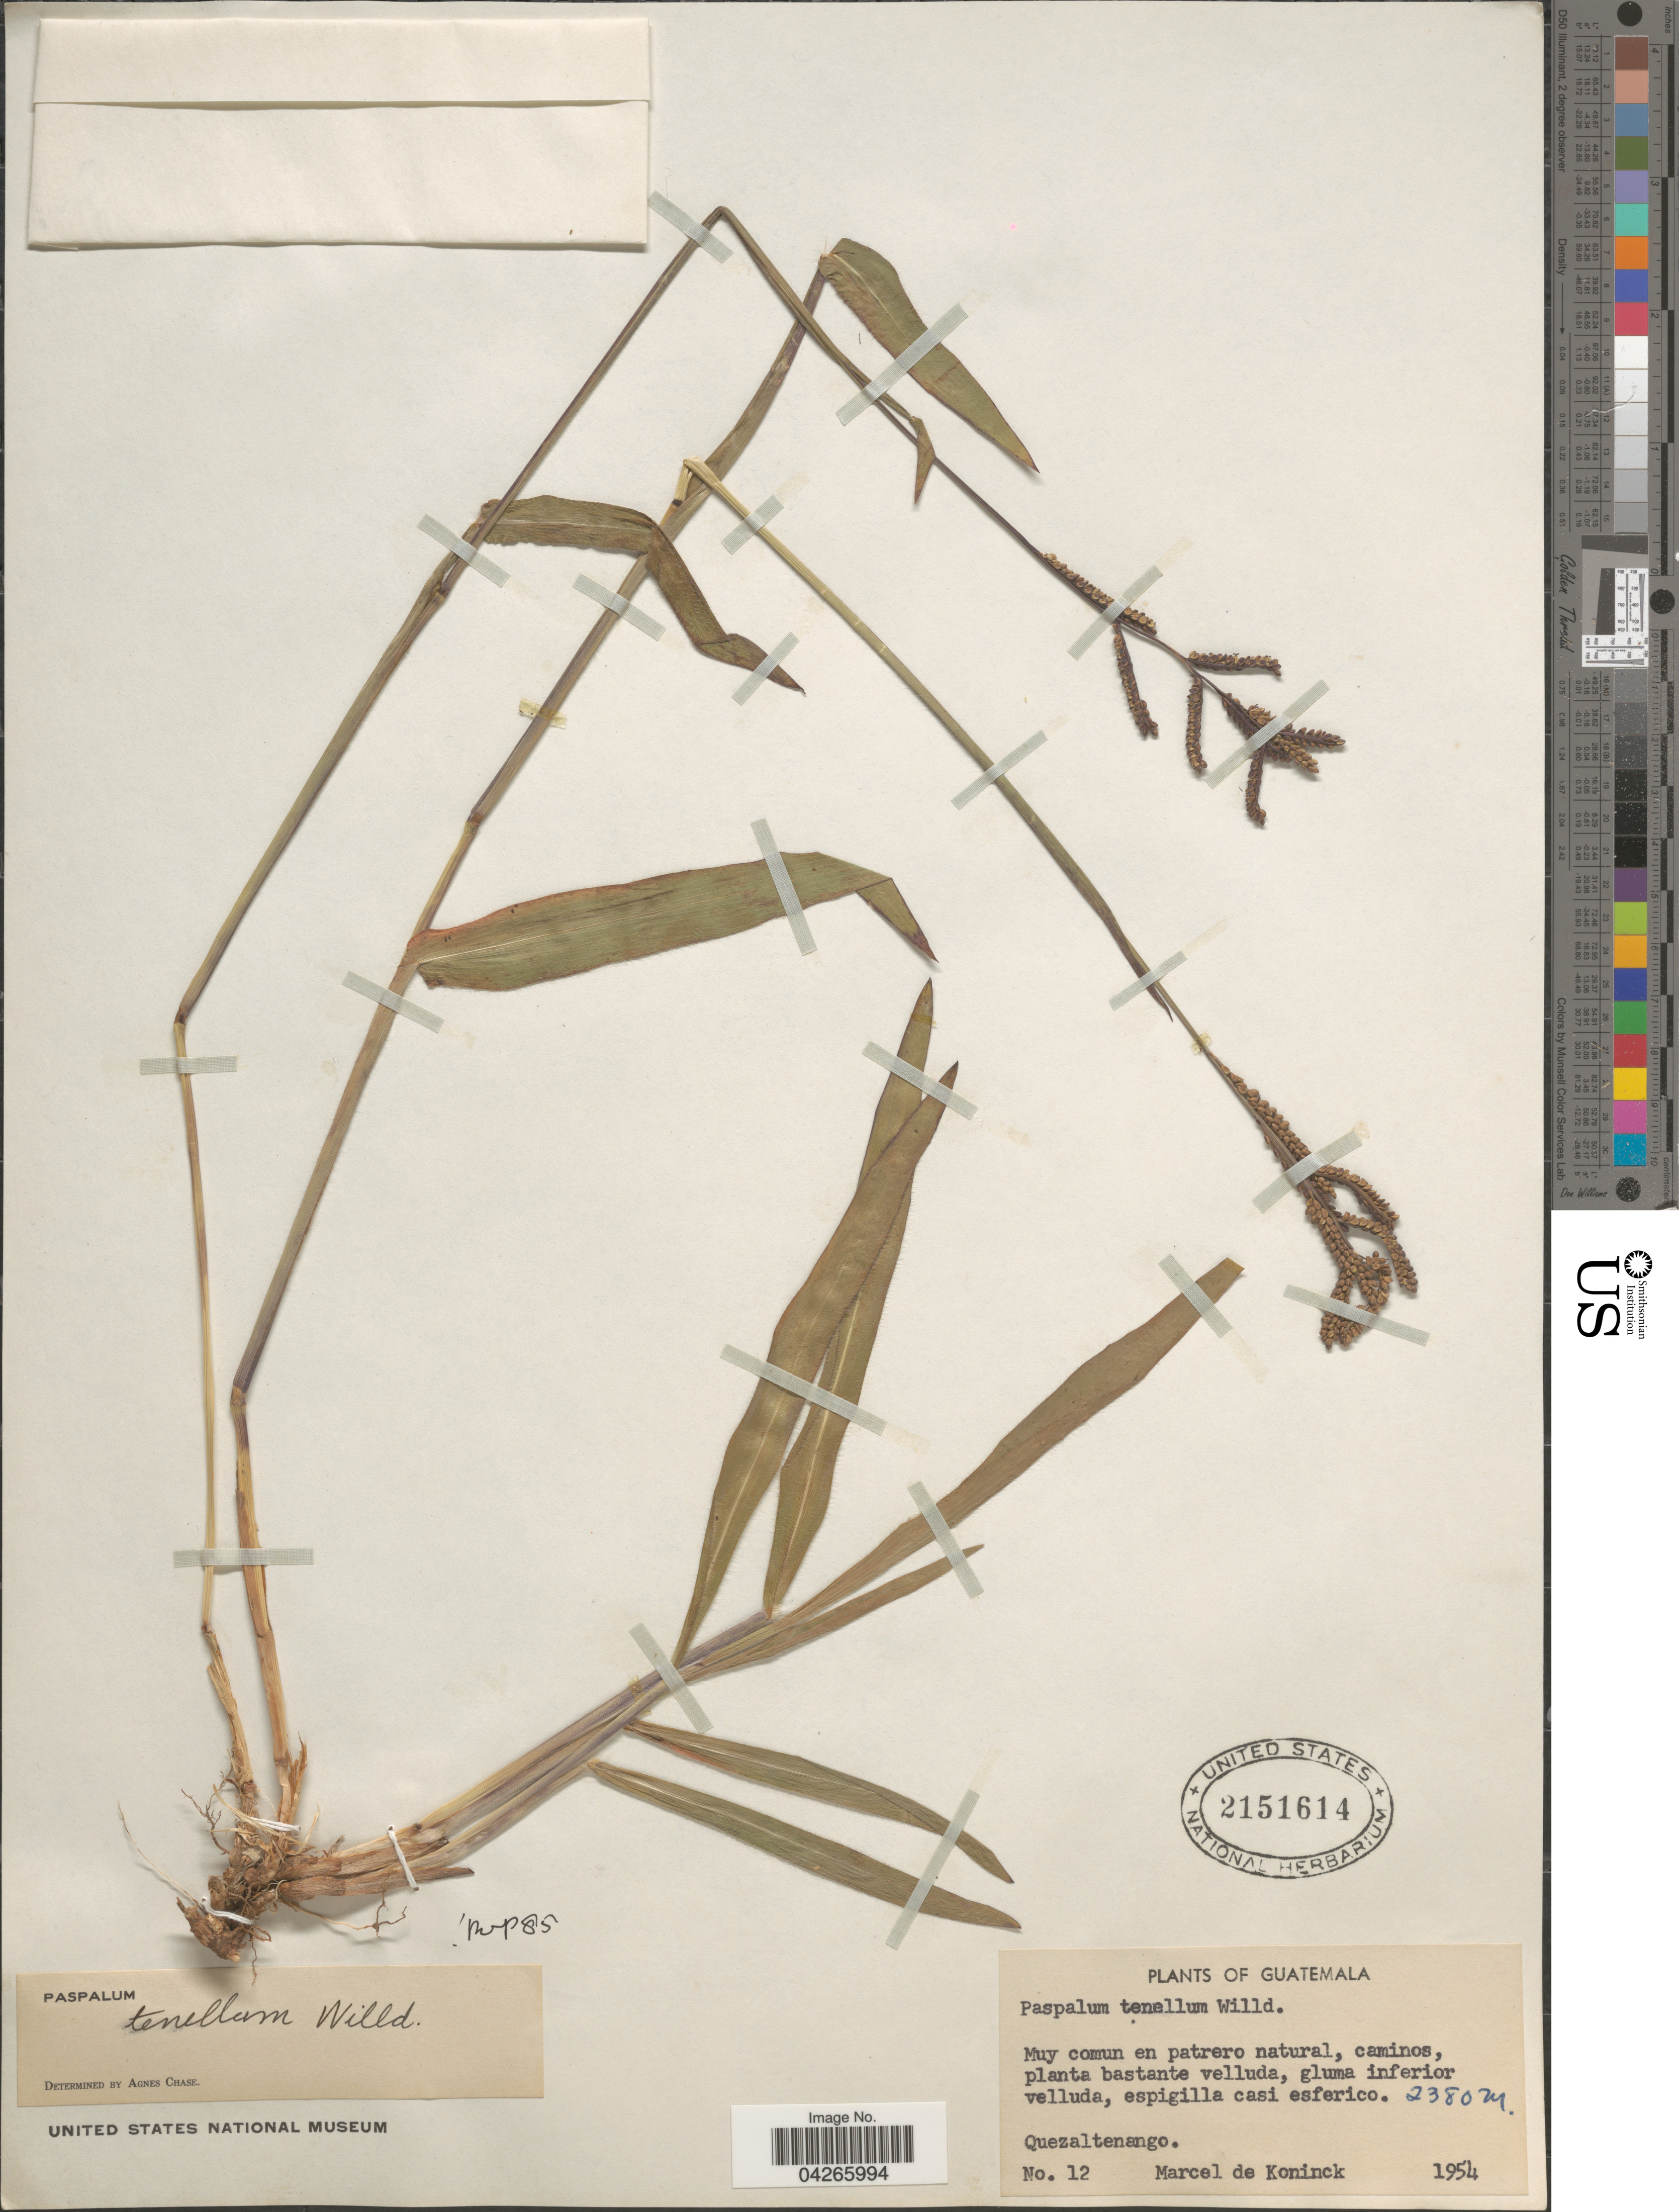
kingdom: Plantae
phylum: Tracheophyta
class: Liliopsida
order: Poales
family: Poaceae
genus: Paspalum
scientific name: Paspalum tenellum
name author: Willd.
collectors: M. Koninck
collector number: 12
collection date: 1954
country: Guatemala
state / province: Quetzaltenango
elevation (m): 2380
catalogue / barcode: US 2151614